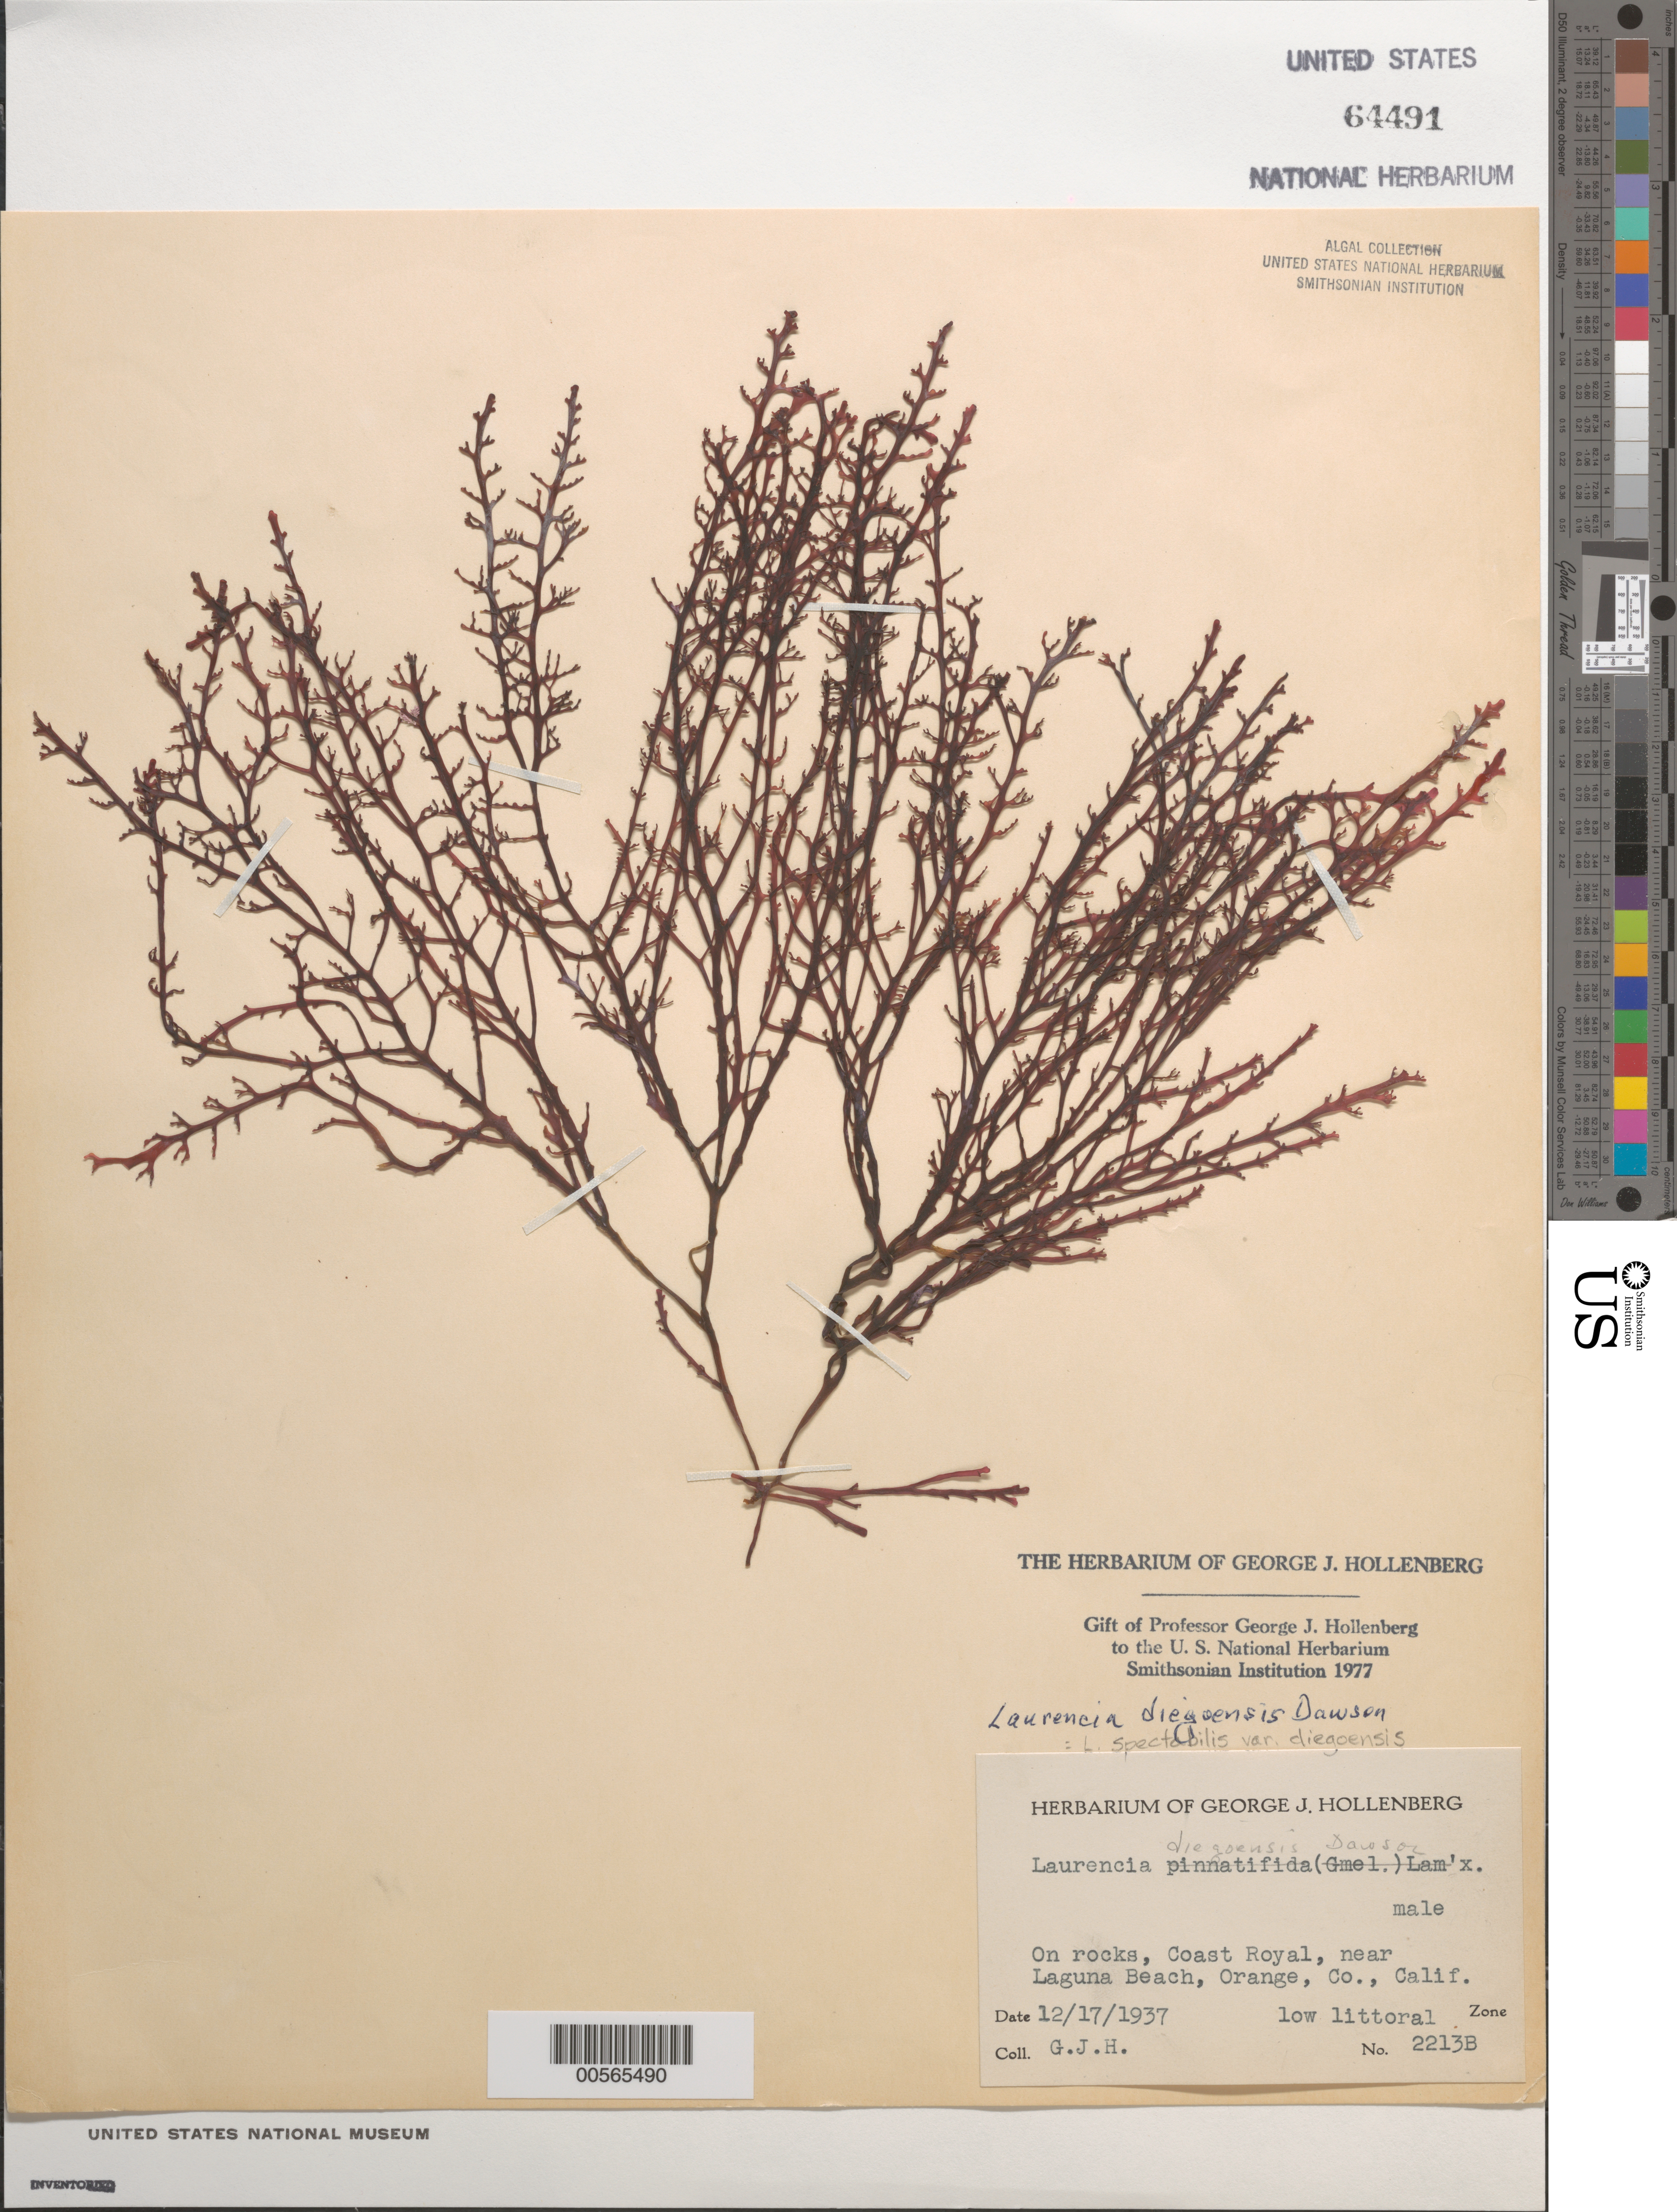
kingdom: Plantae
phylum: Rhodophyta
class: Florideophyceae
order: Ceramiales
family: Rhodomelaceae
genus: Osmundea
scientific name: Osmundea spectabilis var. diegoensis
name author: (E.Y. Dawson) K.W. Nam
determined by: Algae name updating Project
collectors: G. Hollenberg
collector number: GJH 2213b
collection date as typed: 17 Dec 1937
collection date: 1937-12-17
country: United States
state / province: California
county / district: Orange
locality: Coast Royal, south of Laguna Beach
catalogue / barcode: US 64491